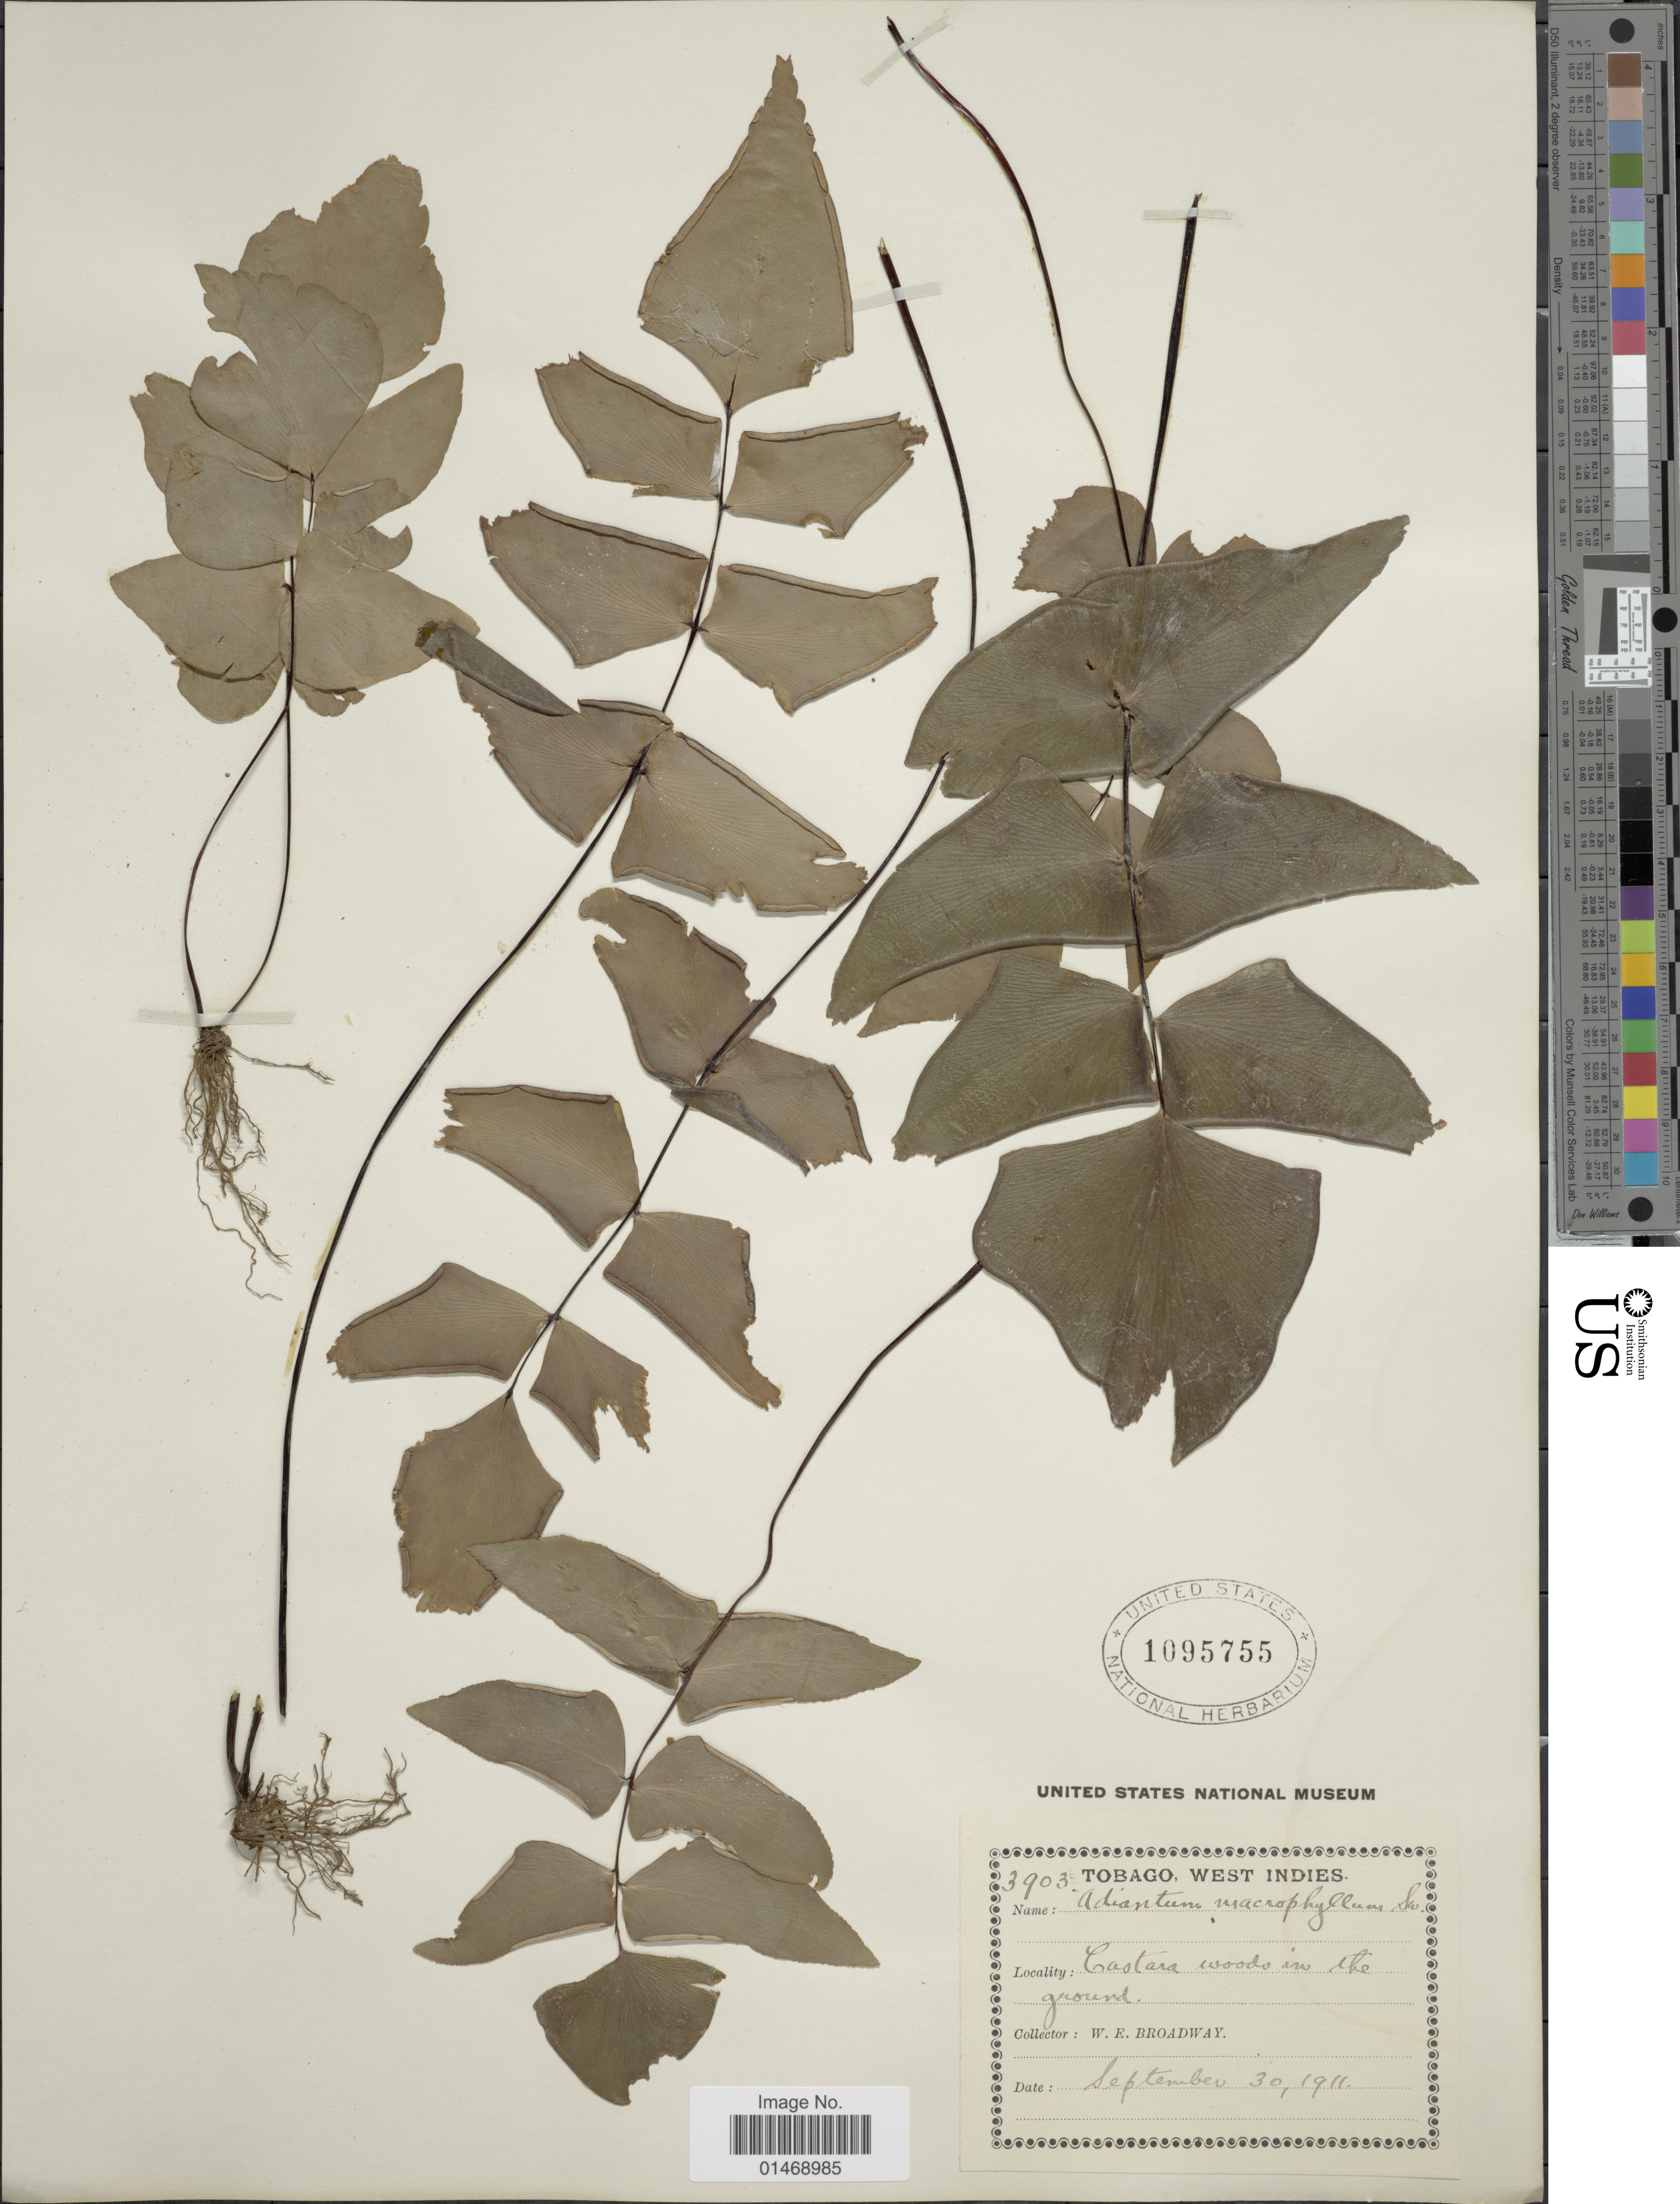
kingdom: Plantae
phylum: Tracheophyta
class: Polypodiopsida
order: Polypodiales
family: Pteridaceae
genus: Adiantum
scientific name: Adiantum macrophyllum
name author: Sw.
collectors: W. E. Broadway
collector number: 3903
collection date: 1911-09-30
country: Trinidad and Tobago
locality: Tobago, Castara woods in the ground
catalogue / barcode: US 1095755